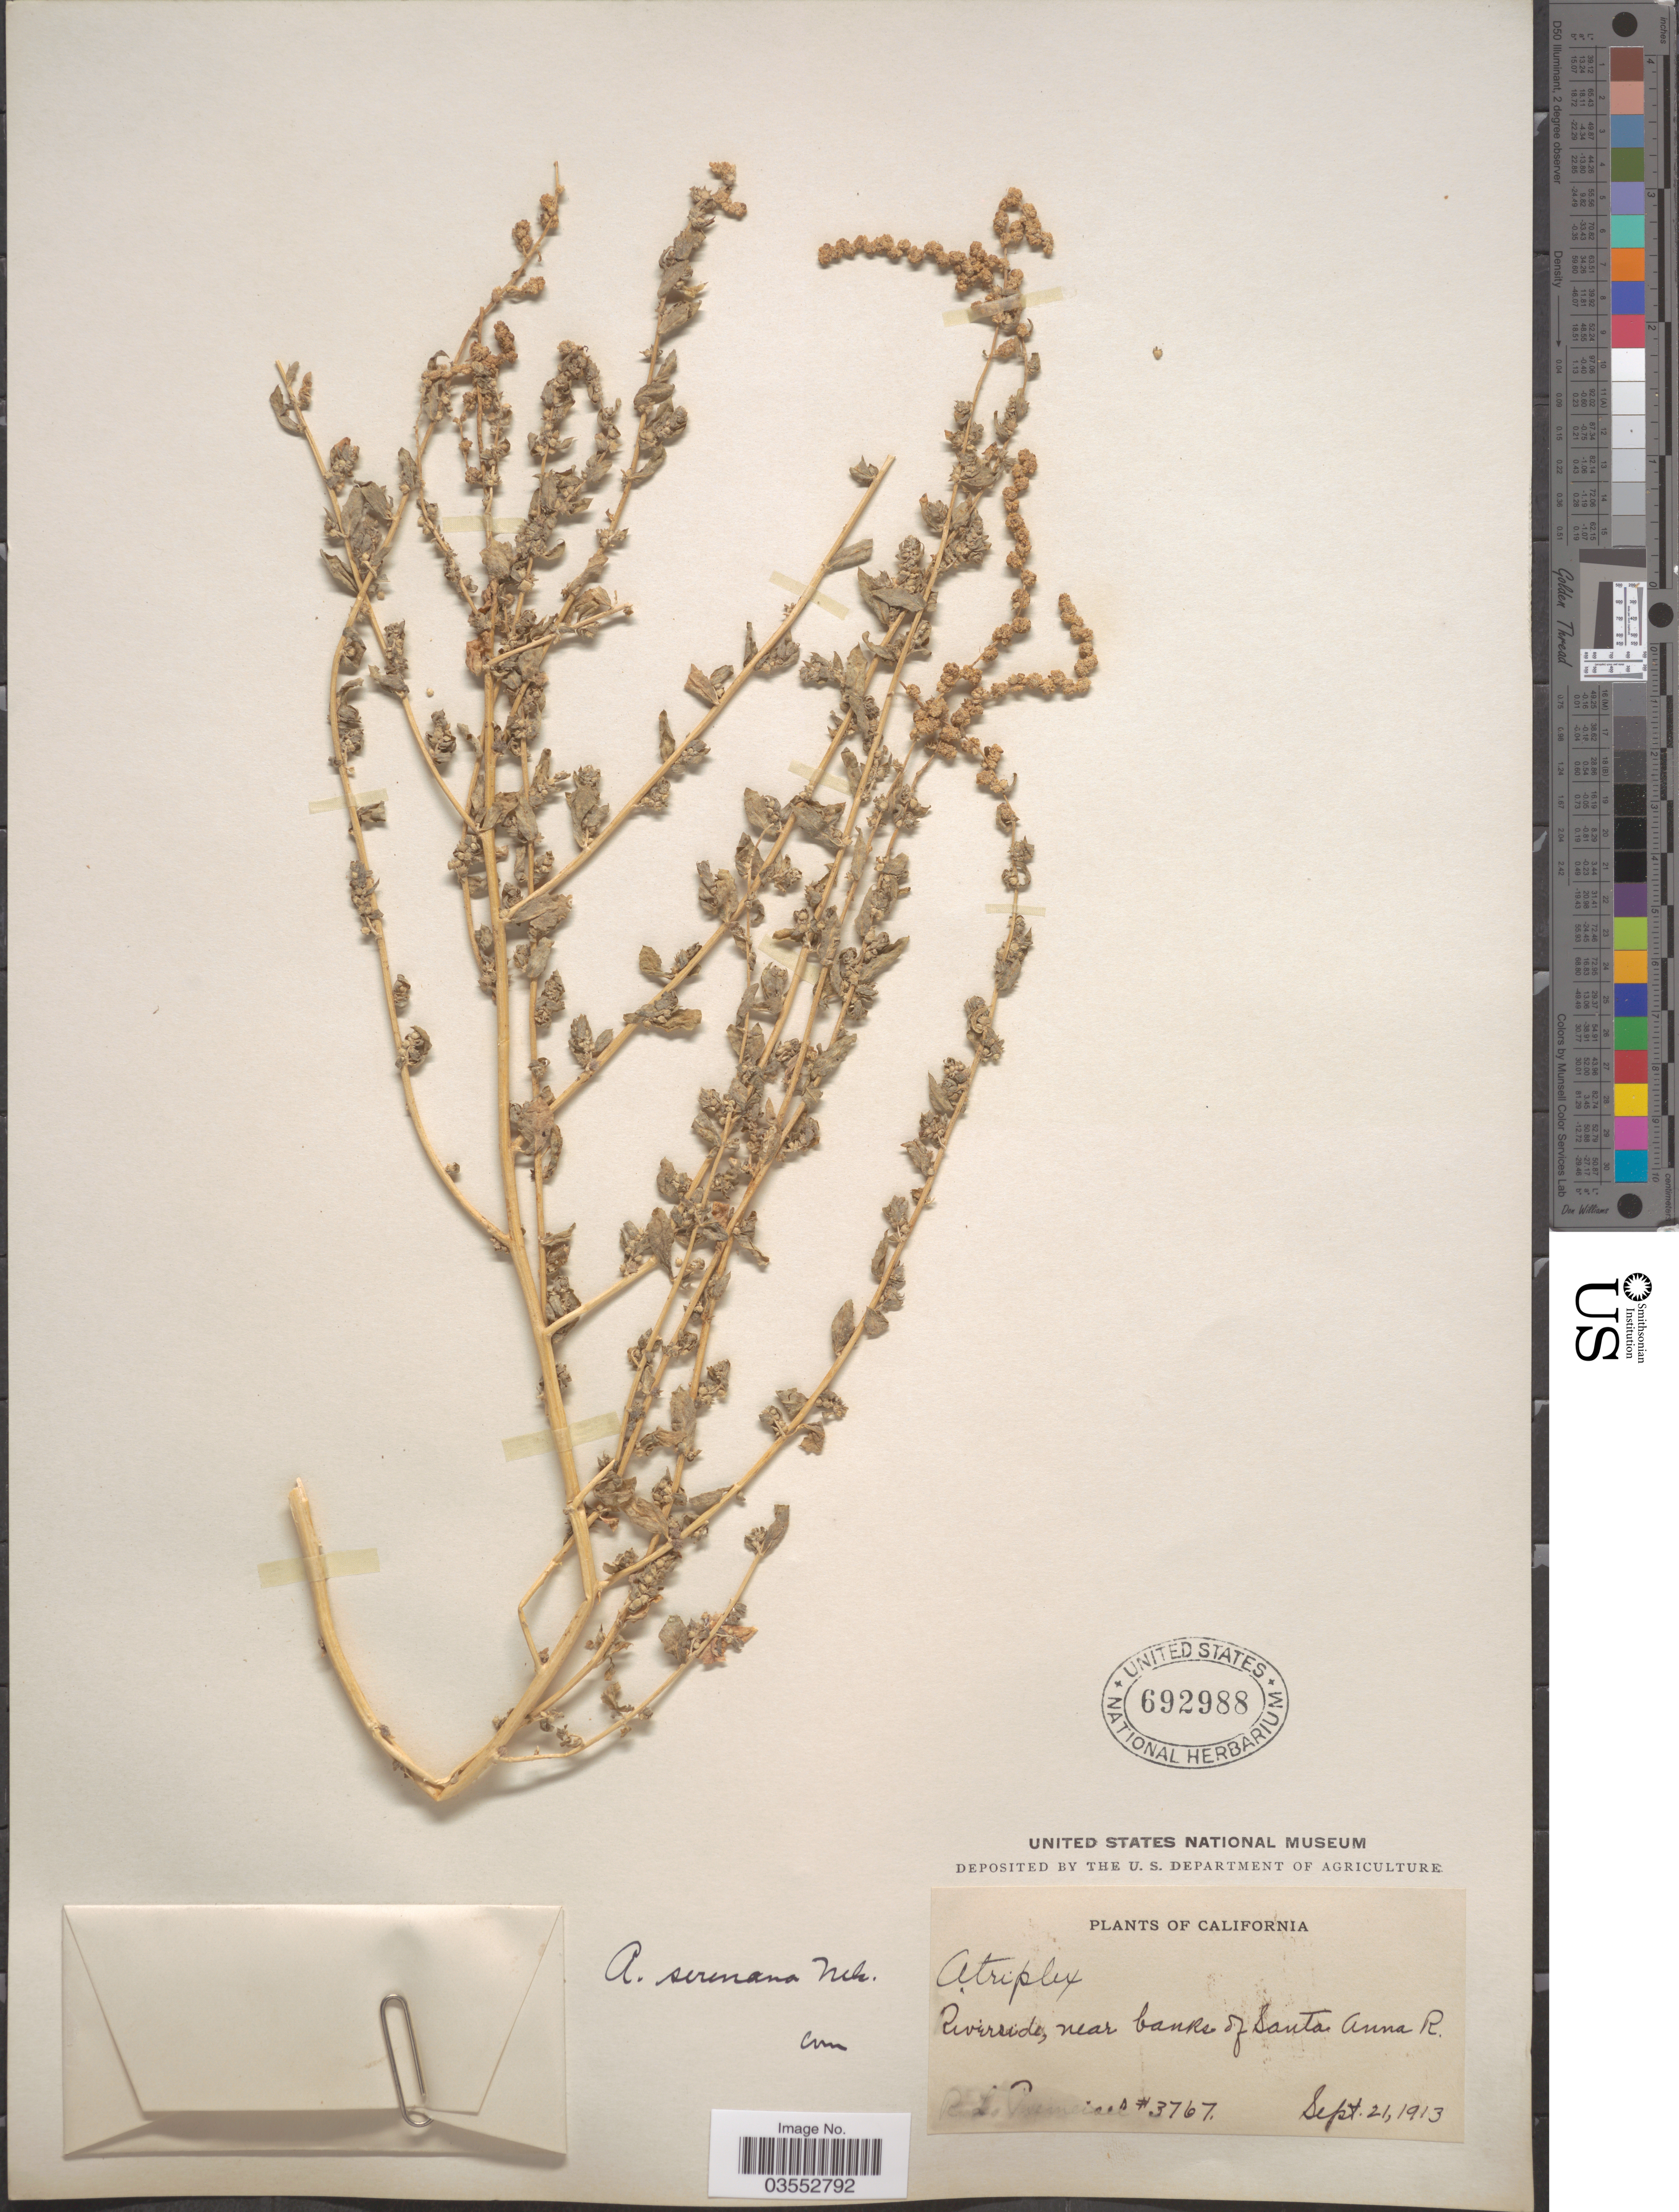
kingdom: Plantae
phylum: Tracheophyta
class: Magnoliopsida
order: Caryophyllales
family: Amaranthaceae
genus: Atriplex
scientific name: Atriplex serenana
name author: A. Nelson ex Abrams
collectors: R. L. Piemeisel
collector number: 3767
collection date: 1913-09-21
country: United States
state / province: California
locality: Near banks of Santa Anna R.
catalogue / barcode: US 692988